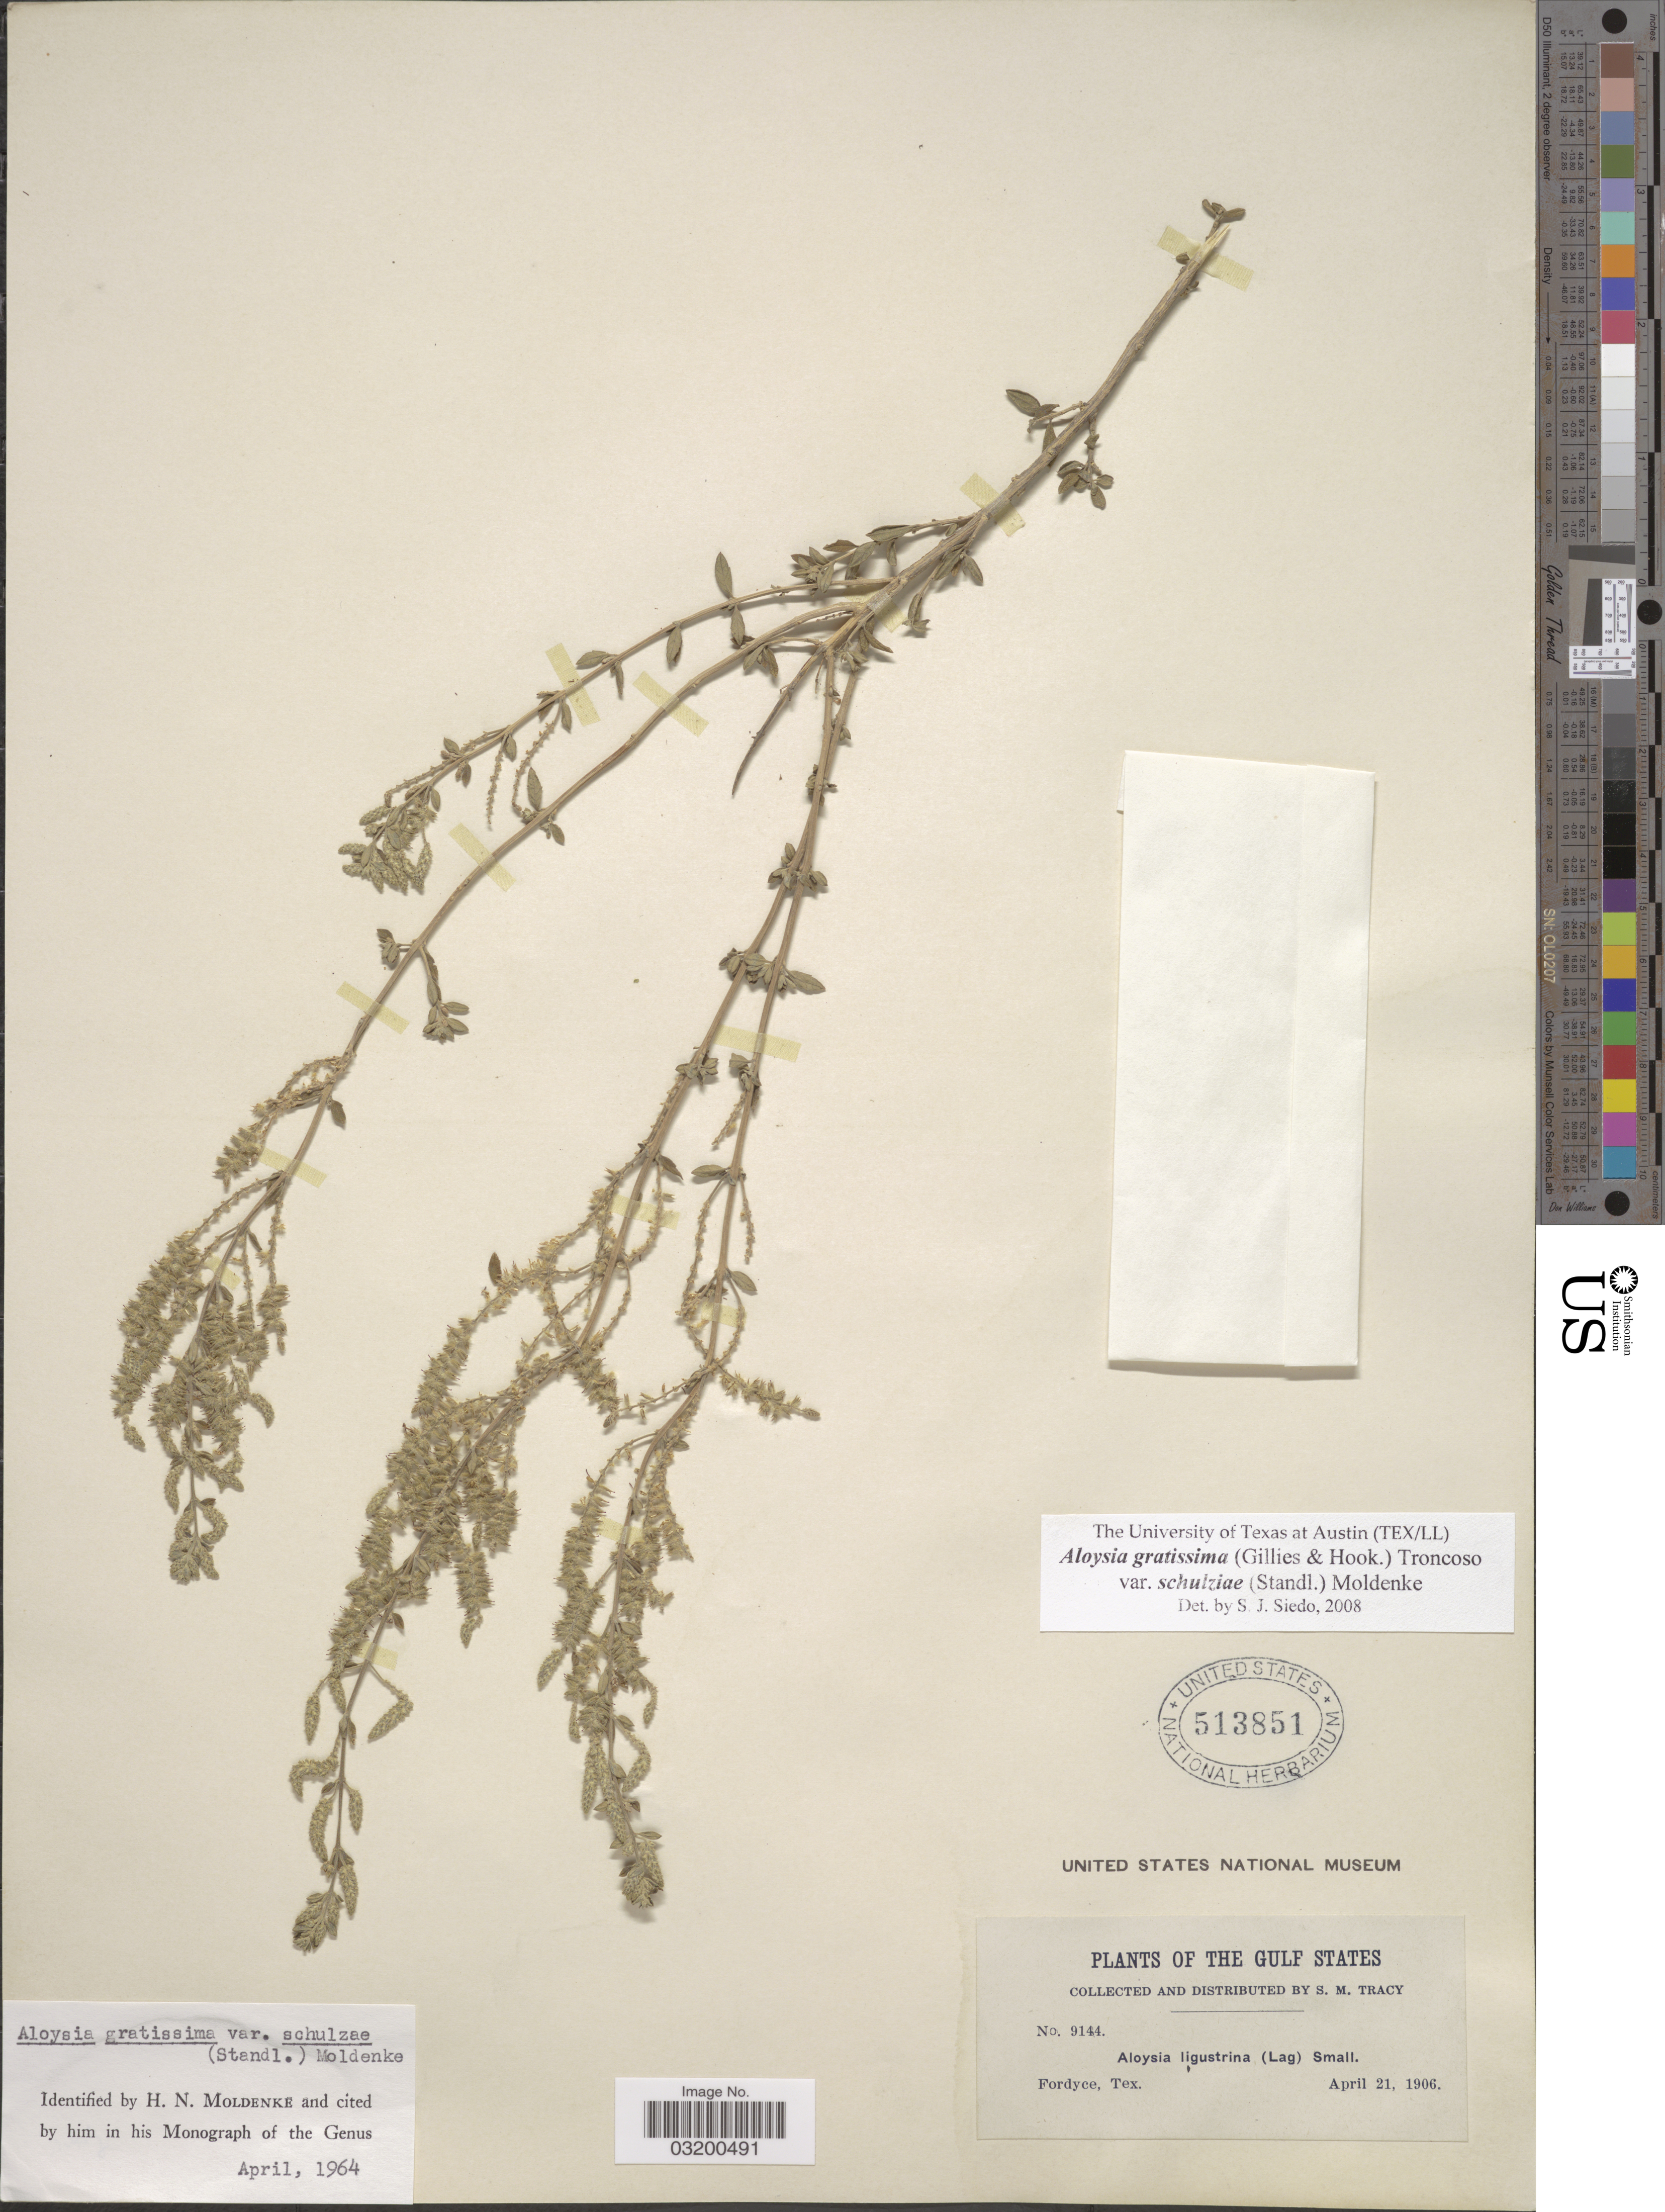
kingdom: Plantae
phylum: Tracheophyta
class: Magnoliopsida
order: Lamiales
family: Verbenaceae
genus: Aloysia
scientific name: Aloysia gratissima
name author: (Gillies & Hook.) Tronc.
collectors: S. M. Tracy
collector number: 9144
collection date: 1906-04-21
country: United States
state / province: Texas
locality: The Gulf States. Fordyce.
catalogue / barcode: US 513851